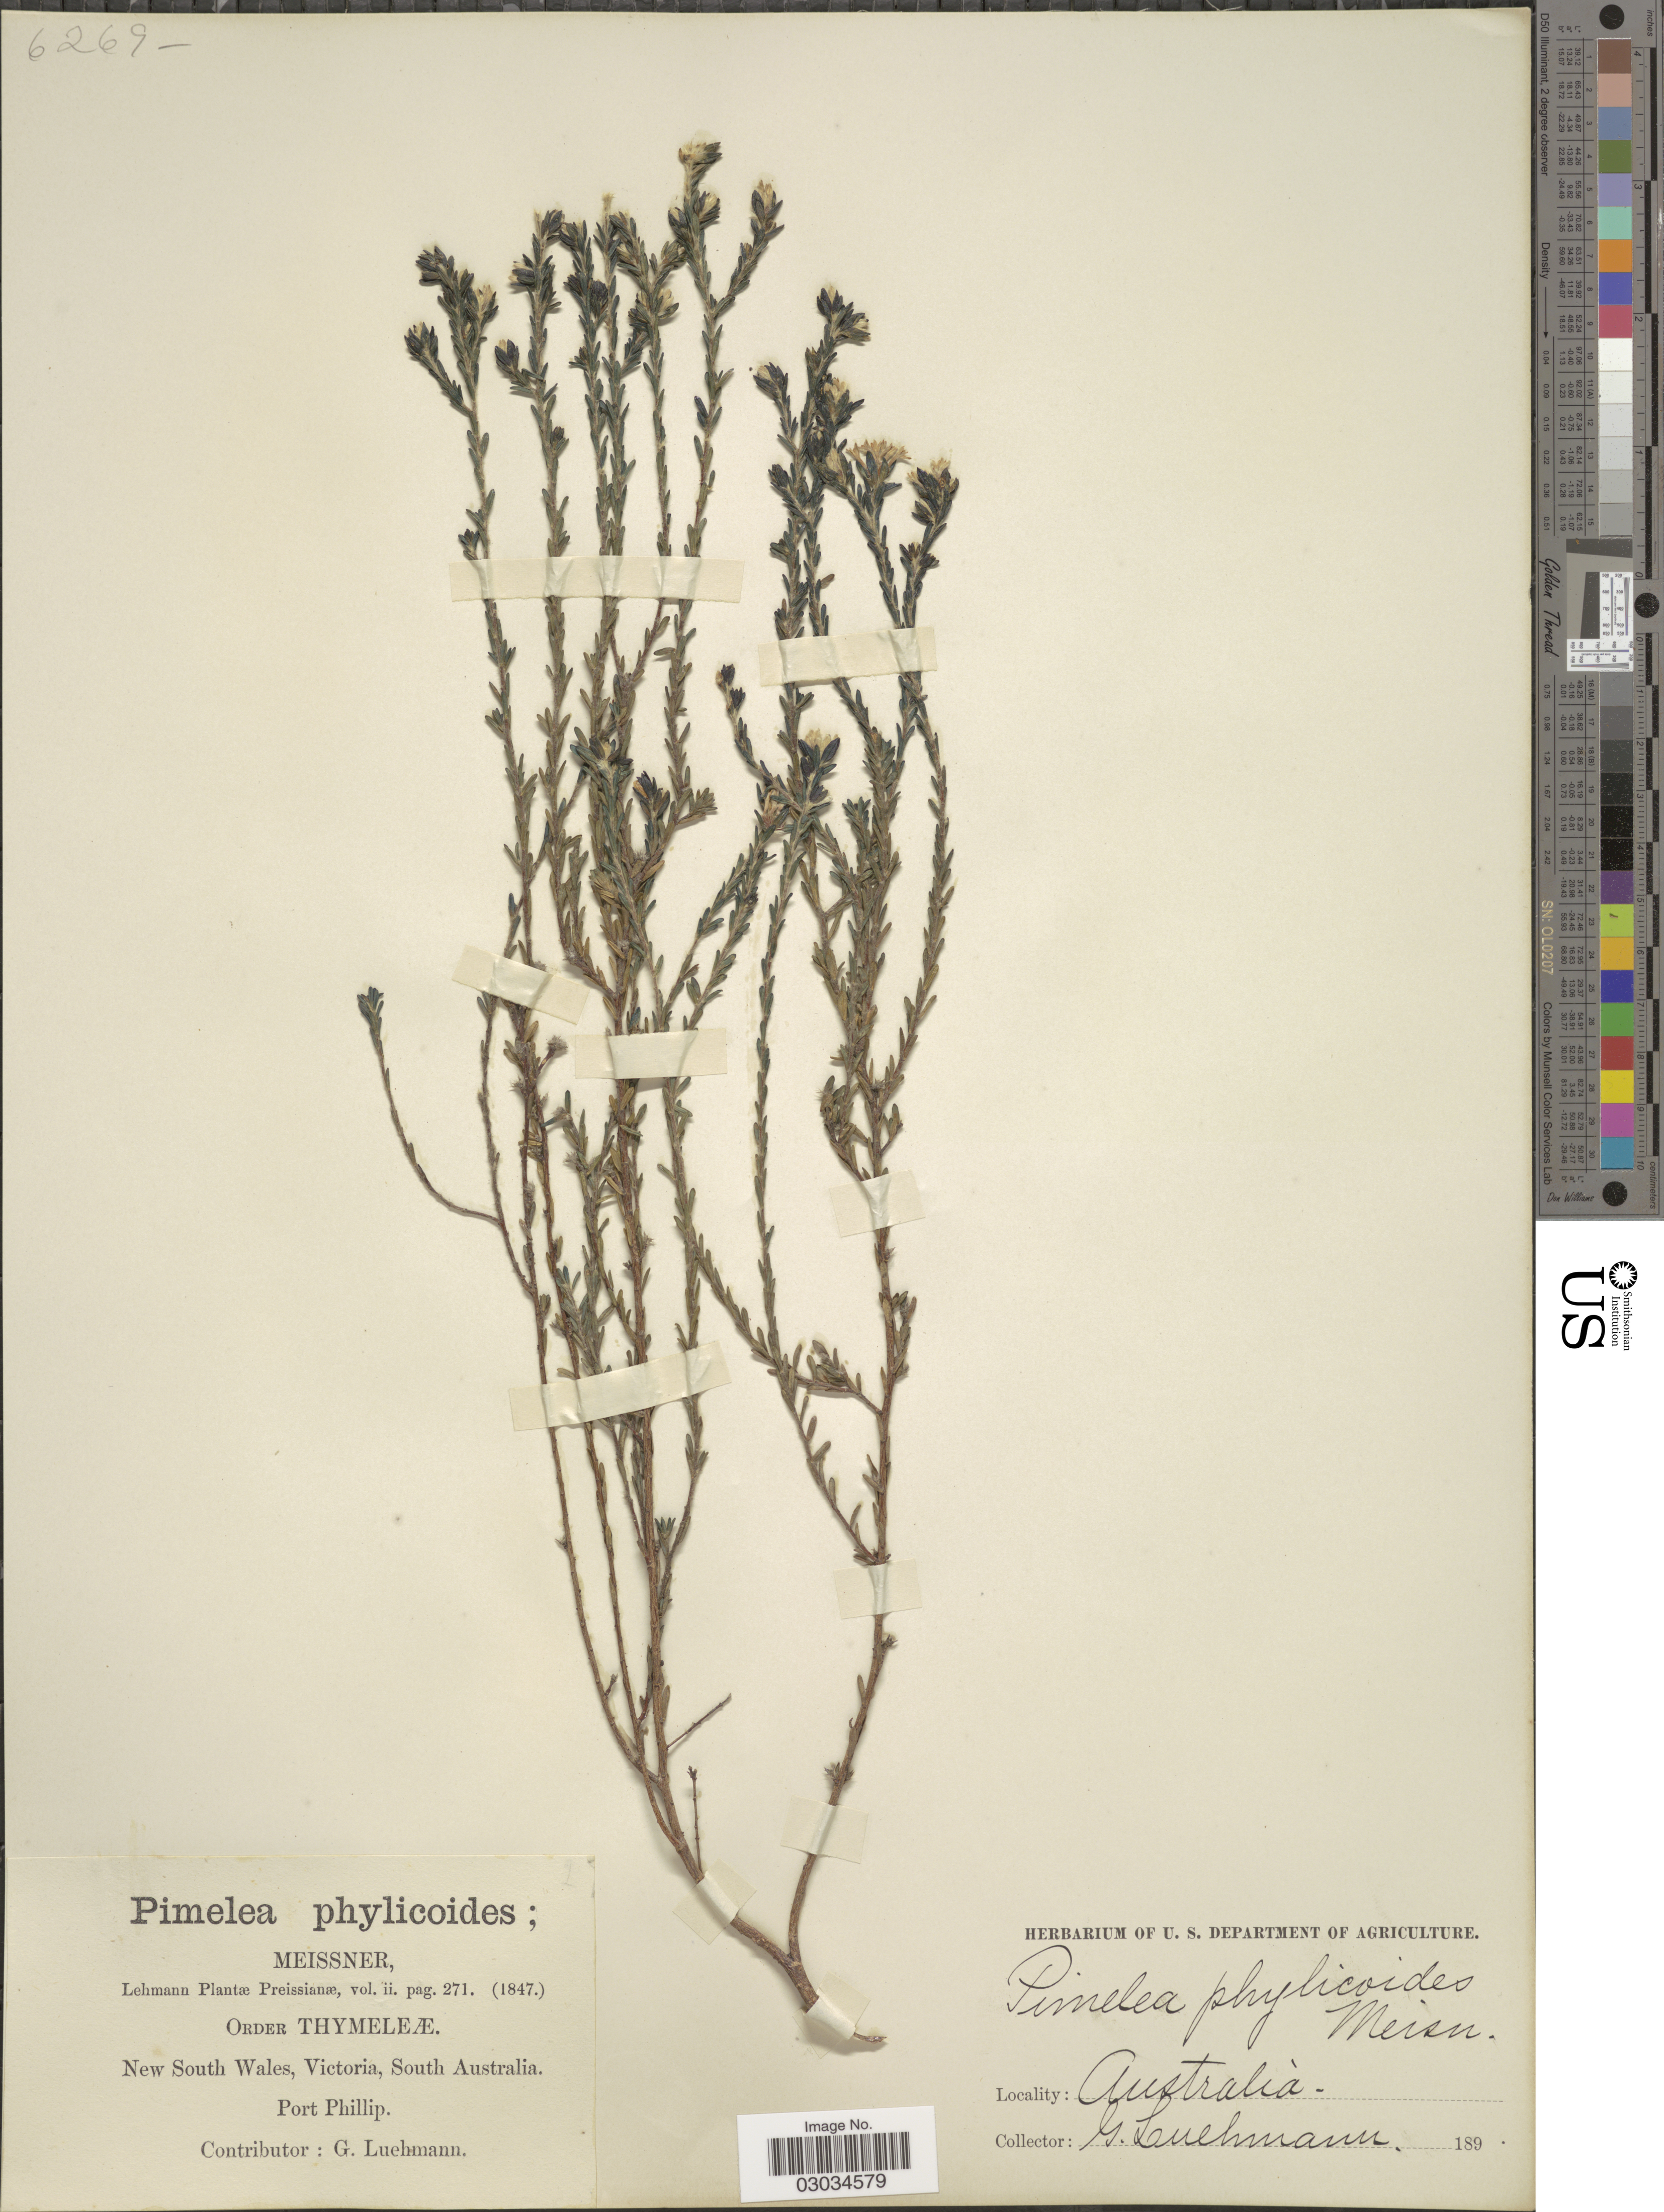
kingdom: Plantae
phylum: Tracheophyta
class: Magnoliopsida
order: Malvales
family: Thymelaeaceae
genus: Pimelea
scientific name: Pimelea phylicoides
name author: Meisn.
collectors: G. Luehmann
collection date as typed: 189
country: Australia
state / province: Victoria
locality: New South Wales, Victoria, South Australia. Port Phillip.